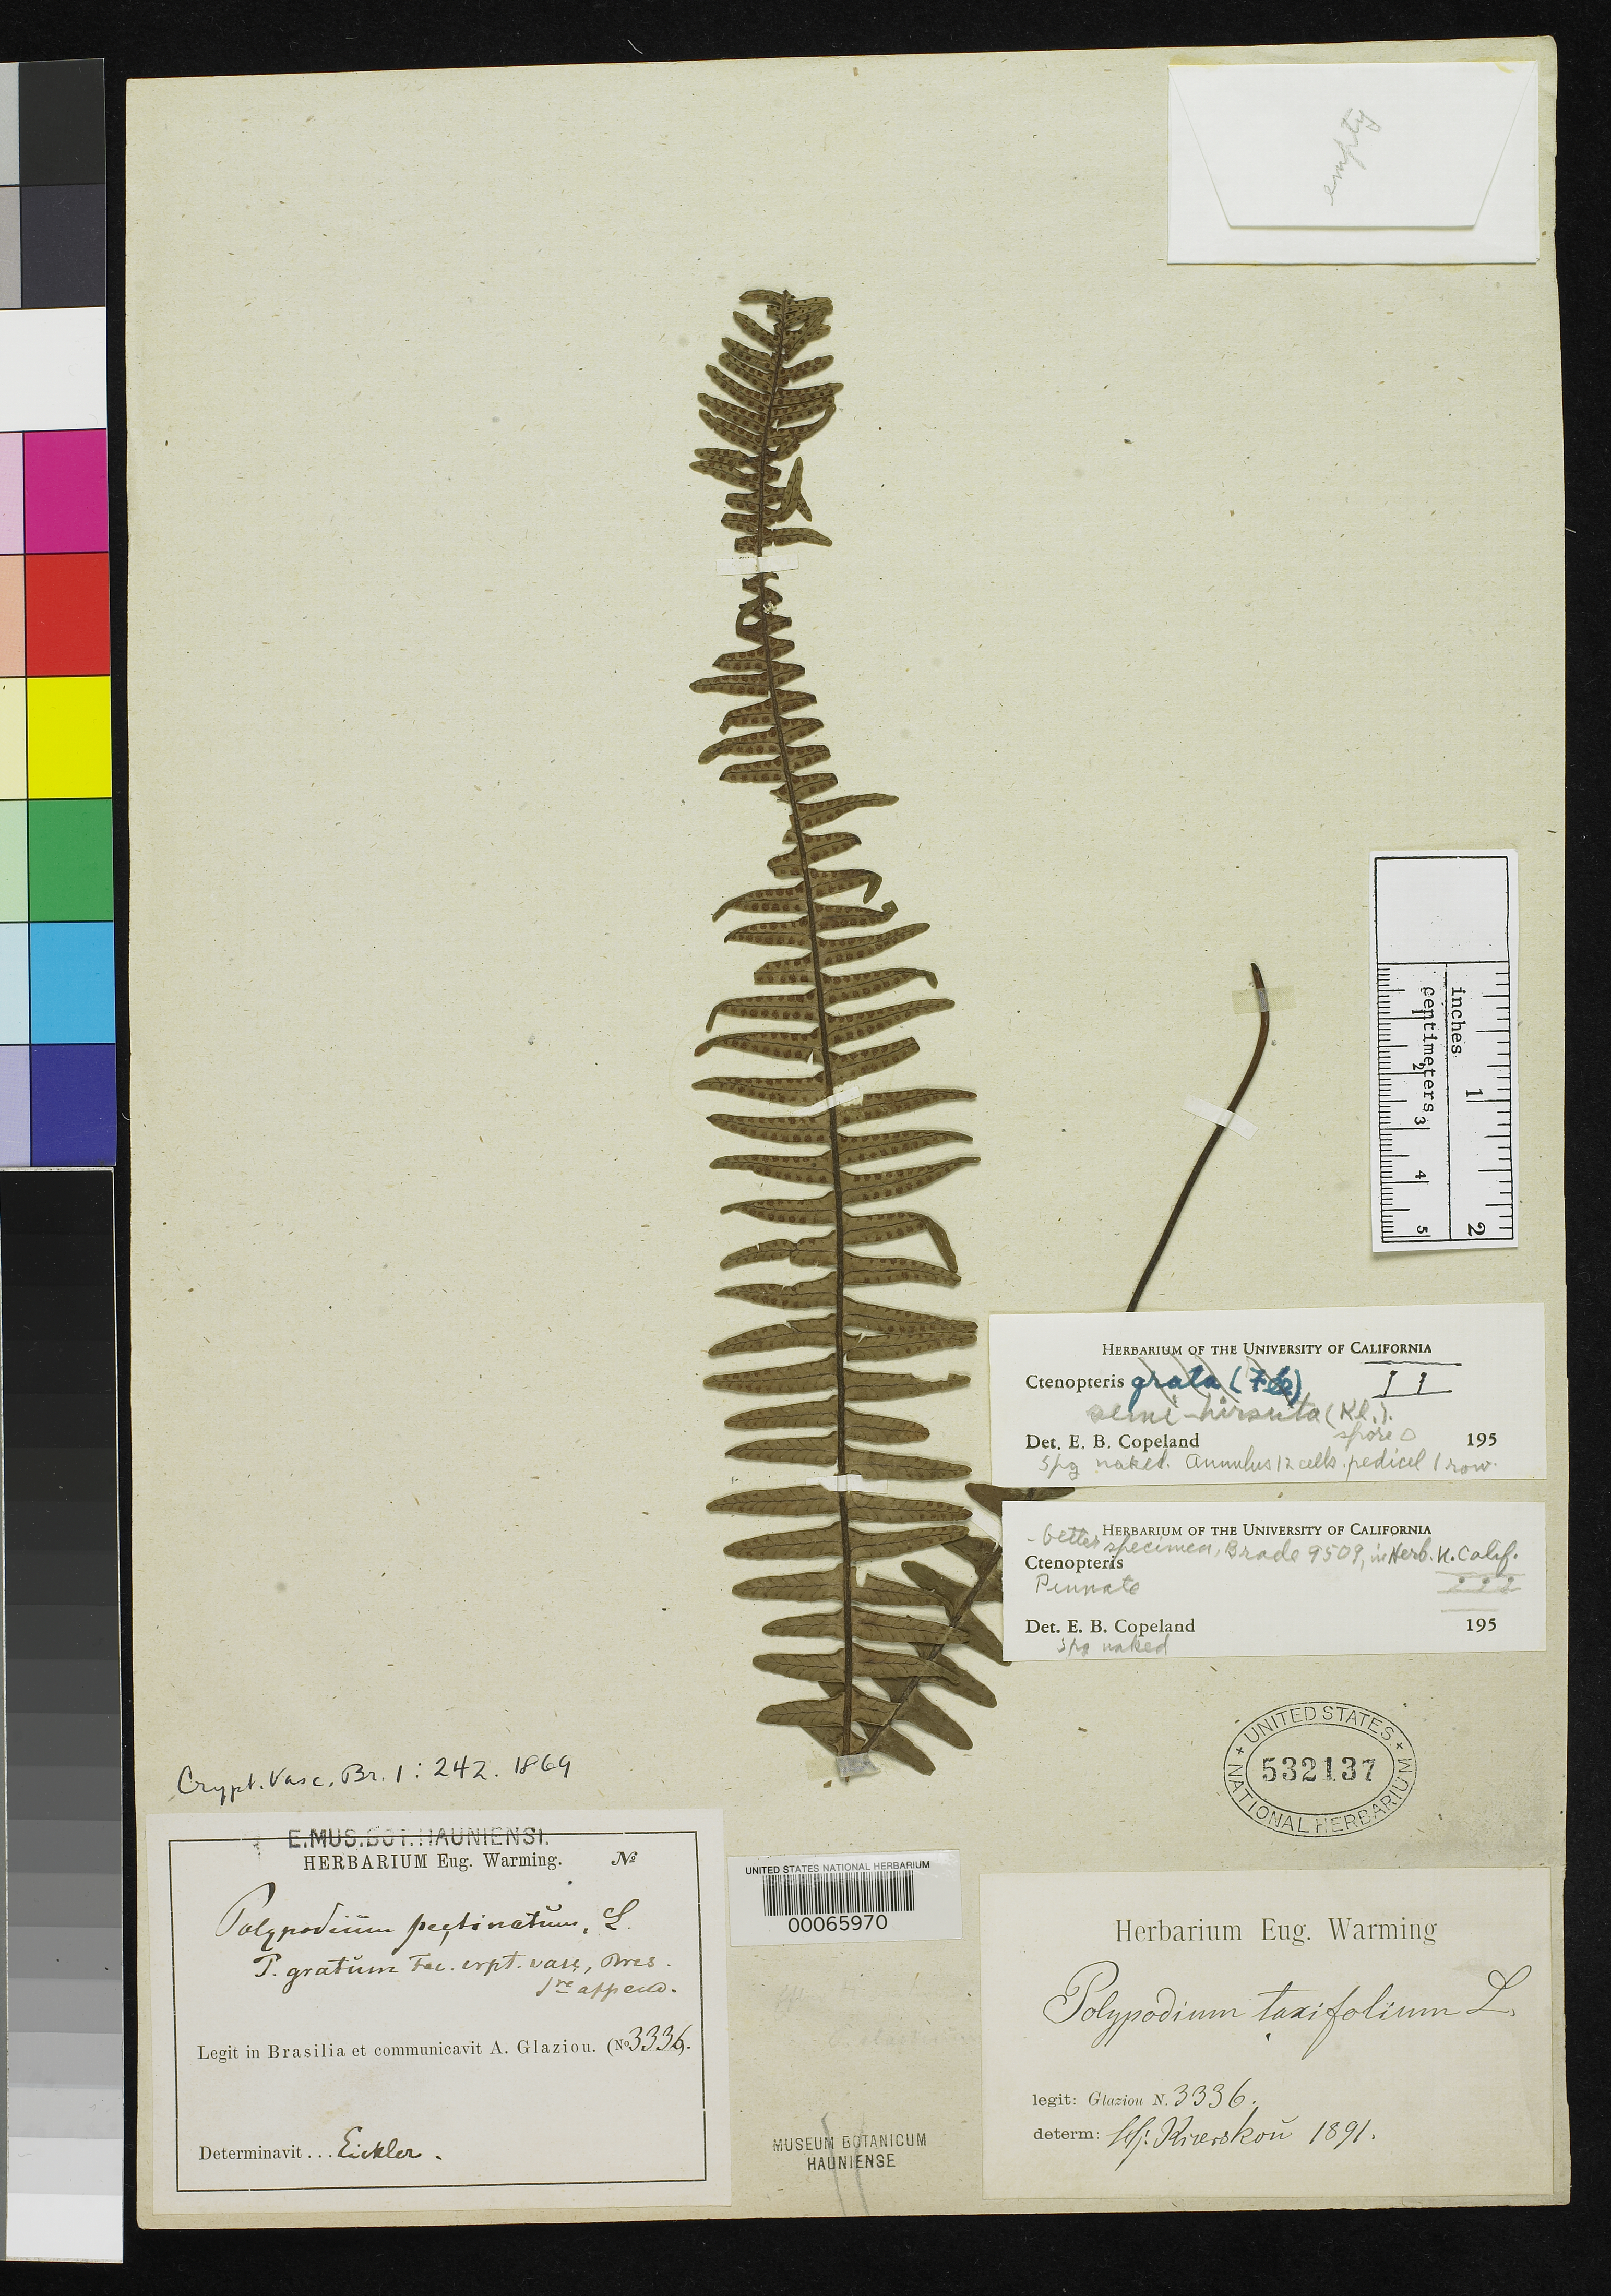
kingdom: Plantae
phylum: Tracheophyta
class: Polypodiopsida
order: Polypodiales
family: Polypodiaceae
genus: Polypodium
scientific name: Polypodium gratum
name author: Fée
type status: Type Collection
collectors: A. F. M. Glaziou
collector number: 3336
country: Brazil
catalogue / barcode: US 532137